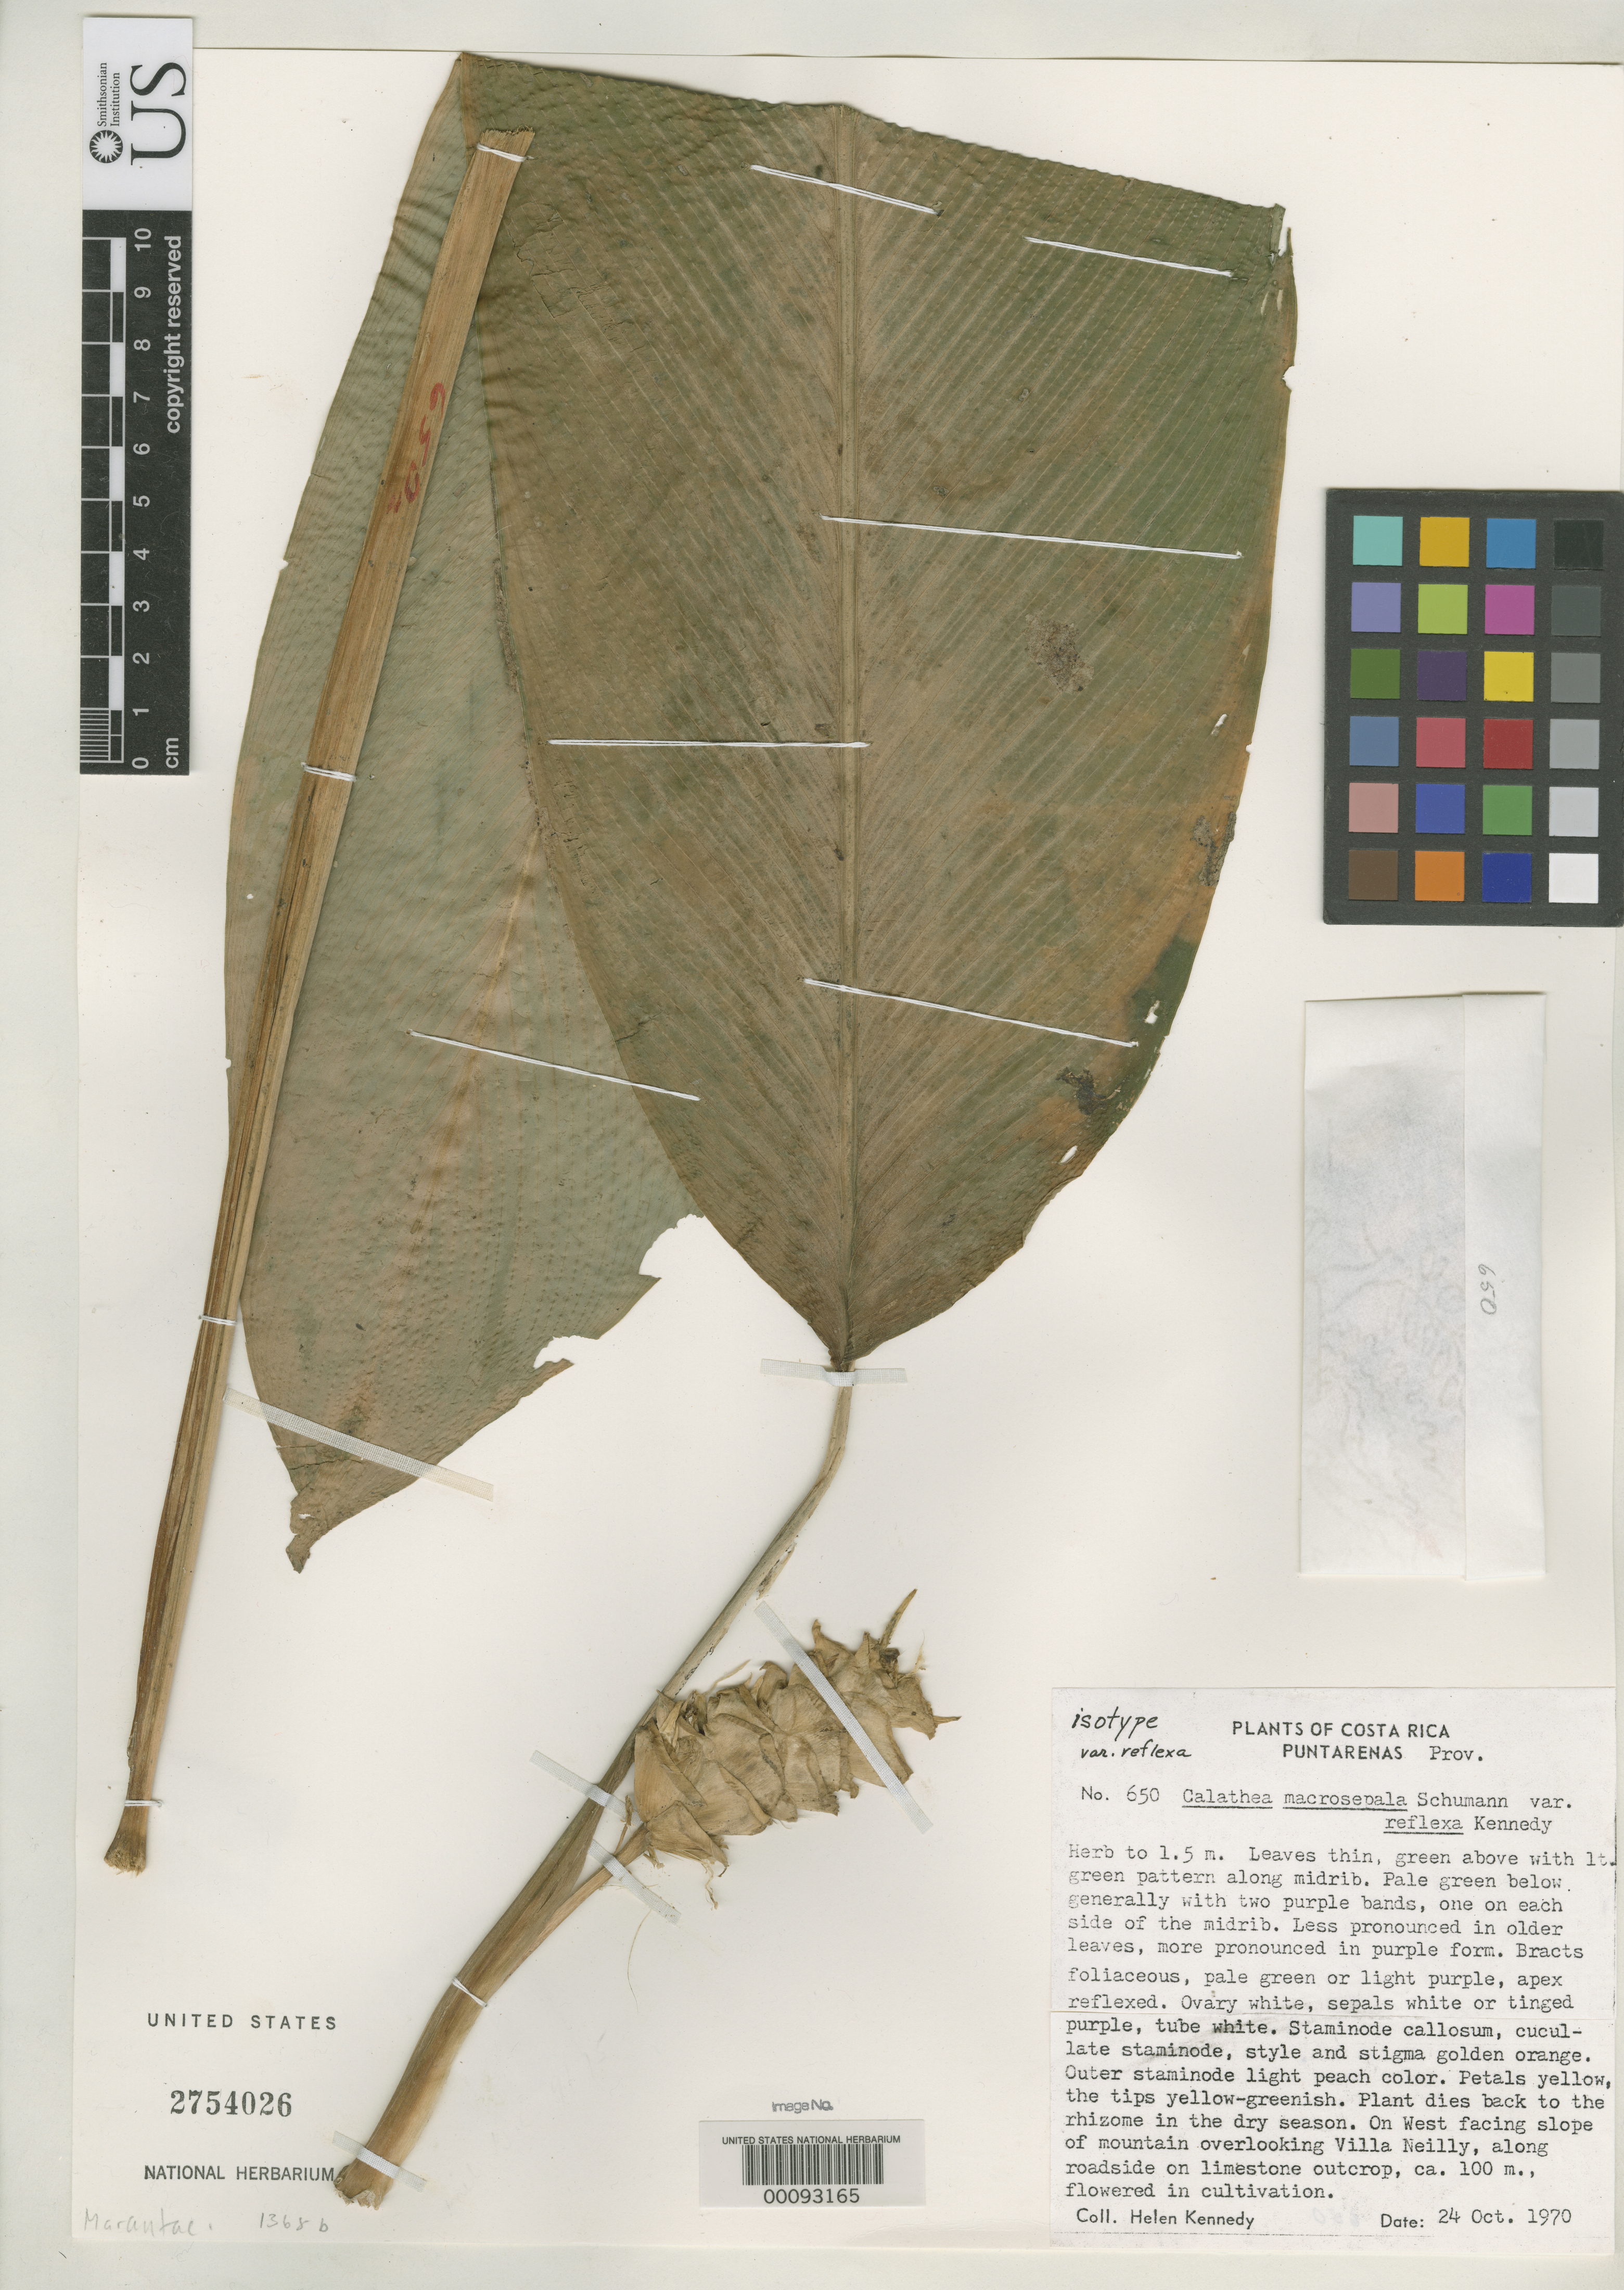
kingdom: Plantae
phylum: Tracheophyta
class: Liliopsida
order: Zingiberales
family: Marantaceae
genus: Calathea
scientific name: Calathea macrosepala var. reflexa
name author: H. Kenn.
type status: Isotype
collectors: H. Kennedy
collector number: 650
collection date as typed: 24 Oct 1970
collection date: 1970-10-24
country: Costa Rica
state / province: Puntarenas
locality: Overlooking Villa Neilly.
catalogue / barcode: US 2754026